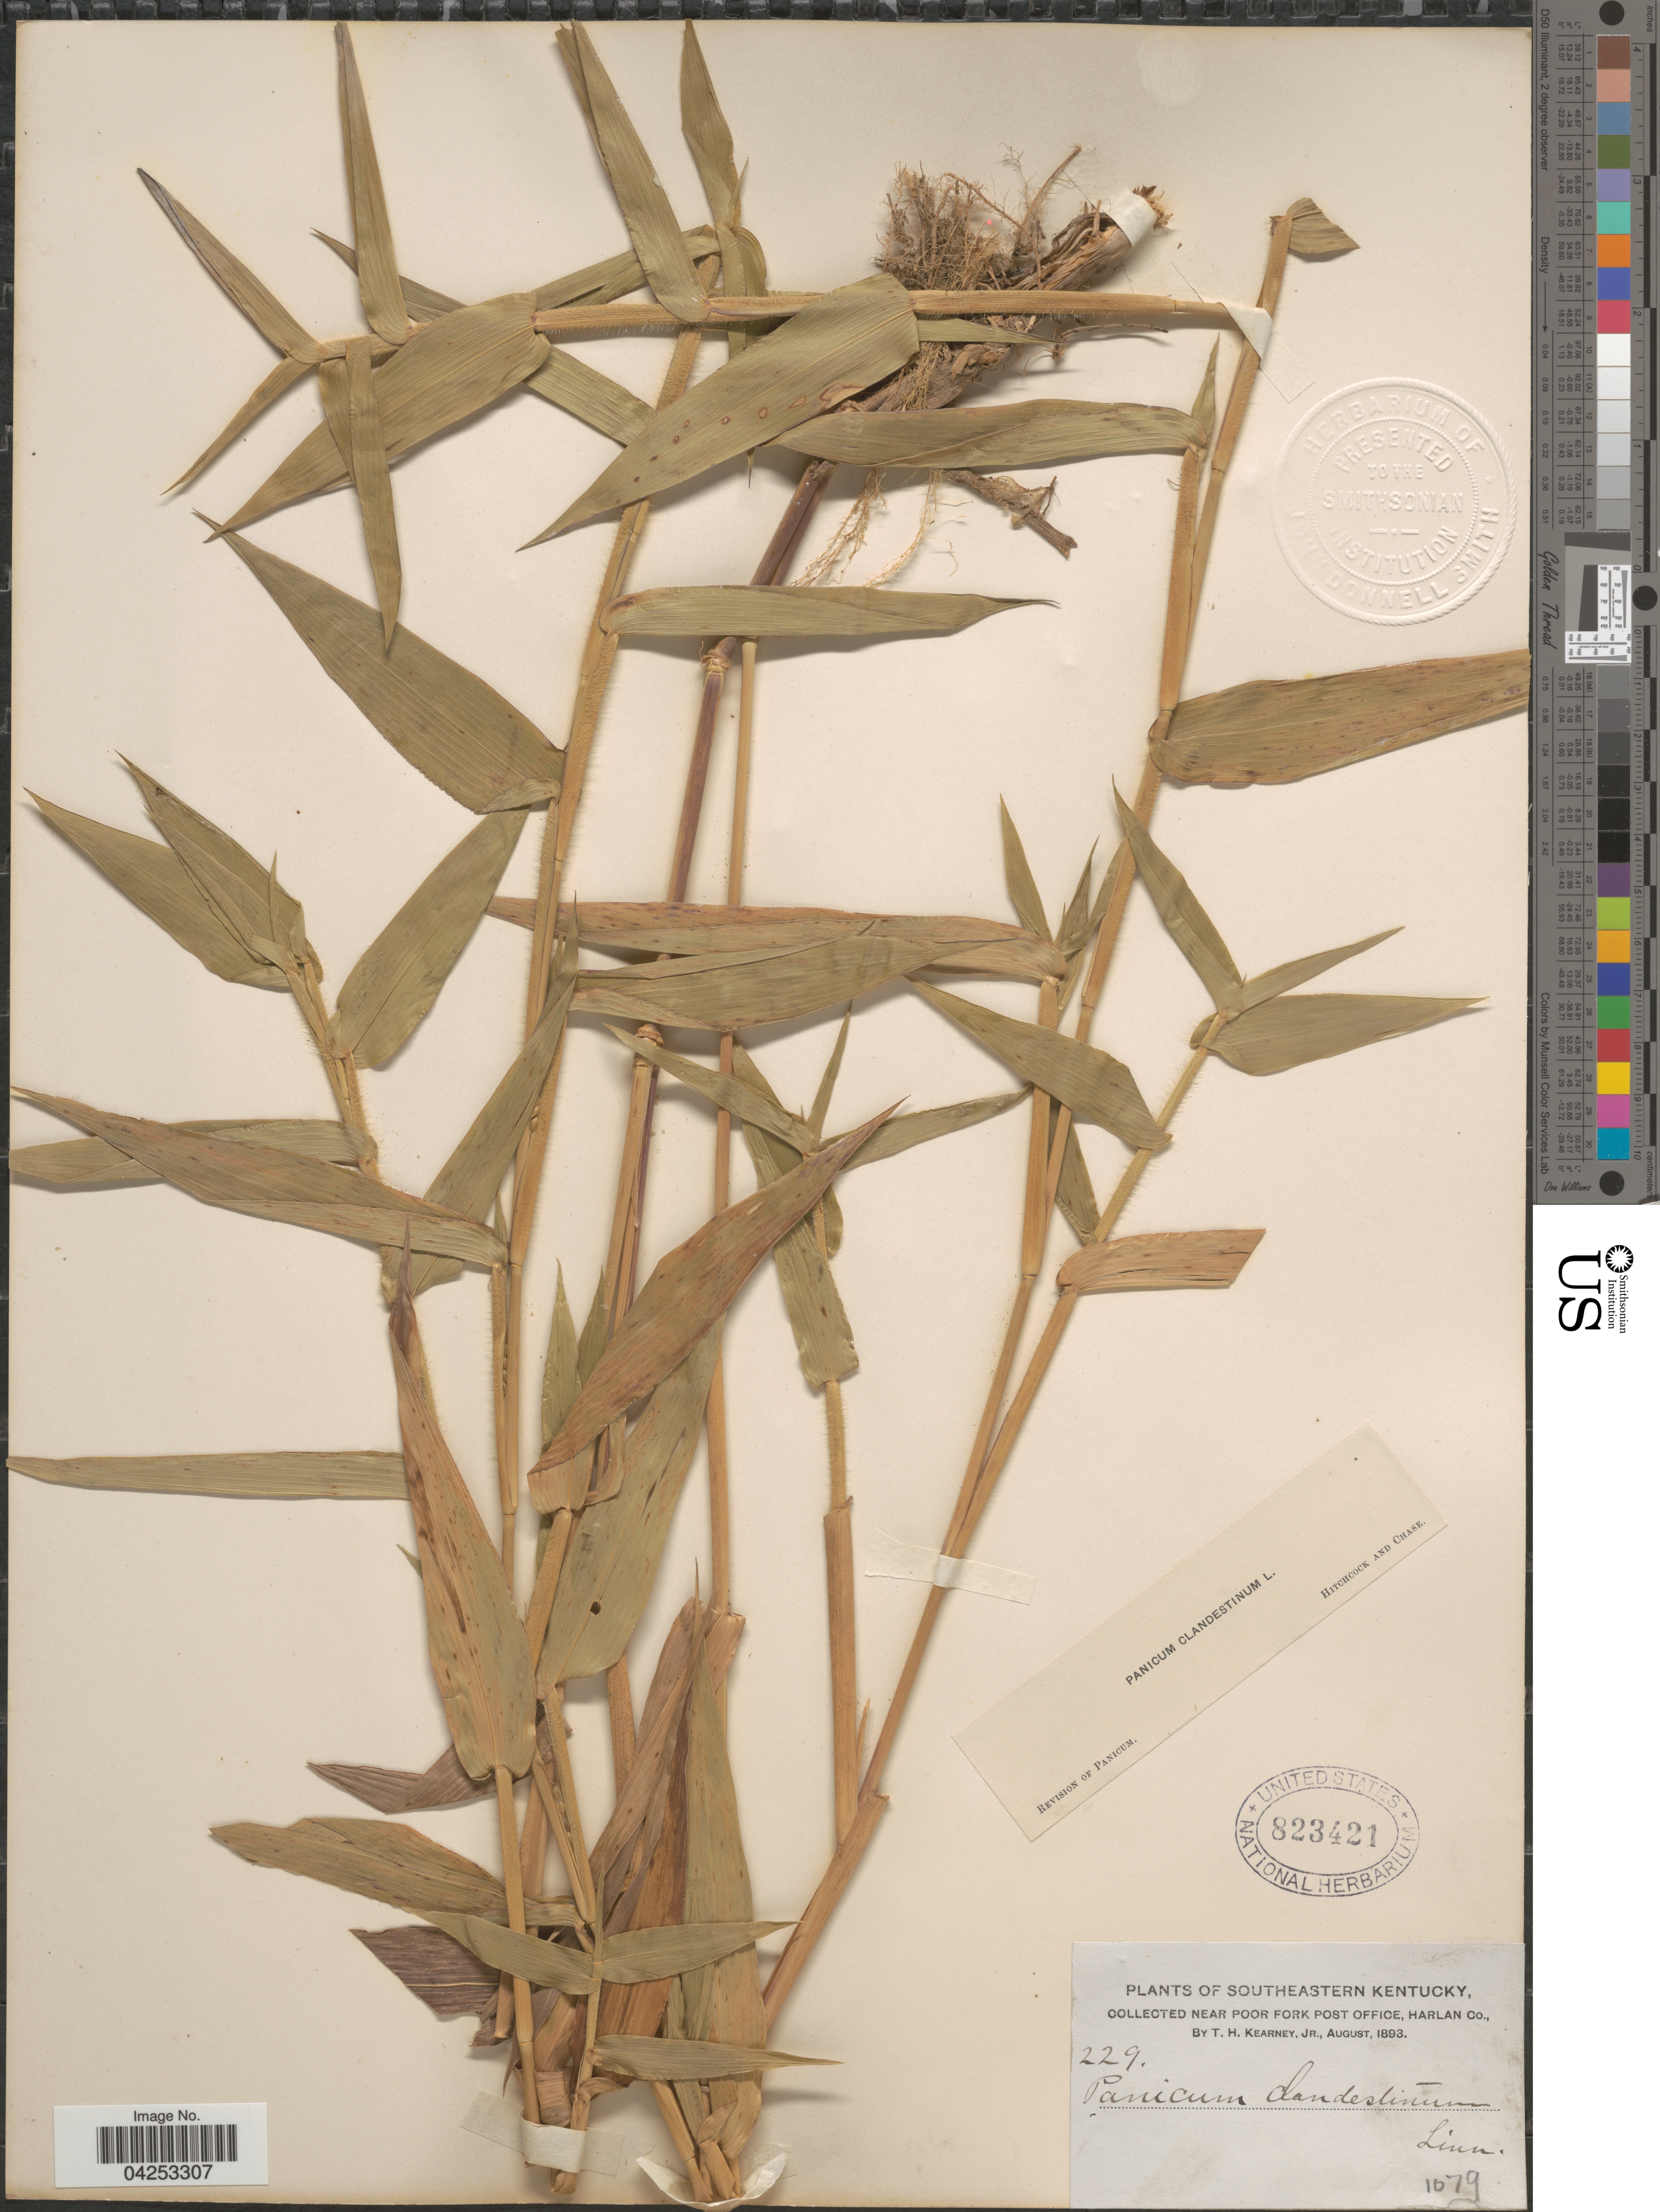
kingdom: Plantae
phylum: Tracheophyta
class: Liliopsida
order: Poales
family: Poaceae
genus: Dichanthelium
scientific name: Dichanthelium clandestinum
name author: (L.) Gould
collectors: T. H. Kearney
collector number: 229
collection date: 1893-08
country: United States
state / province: Kentucky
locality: Southeastern Kentucky, near Poor Fork Post Office, Harlan Co.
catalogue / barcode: US 823421